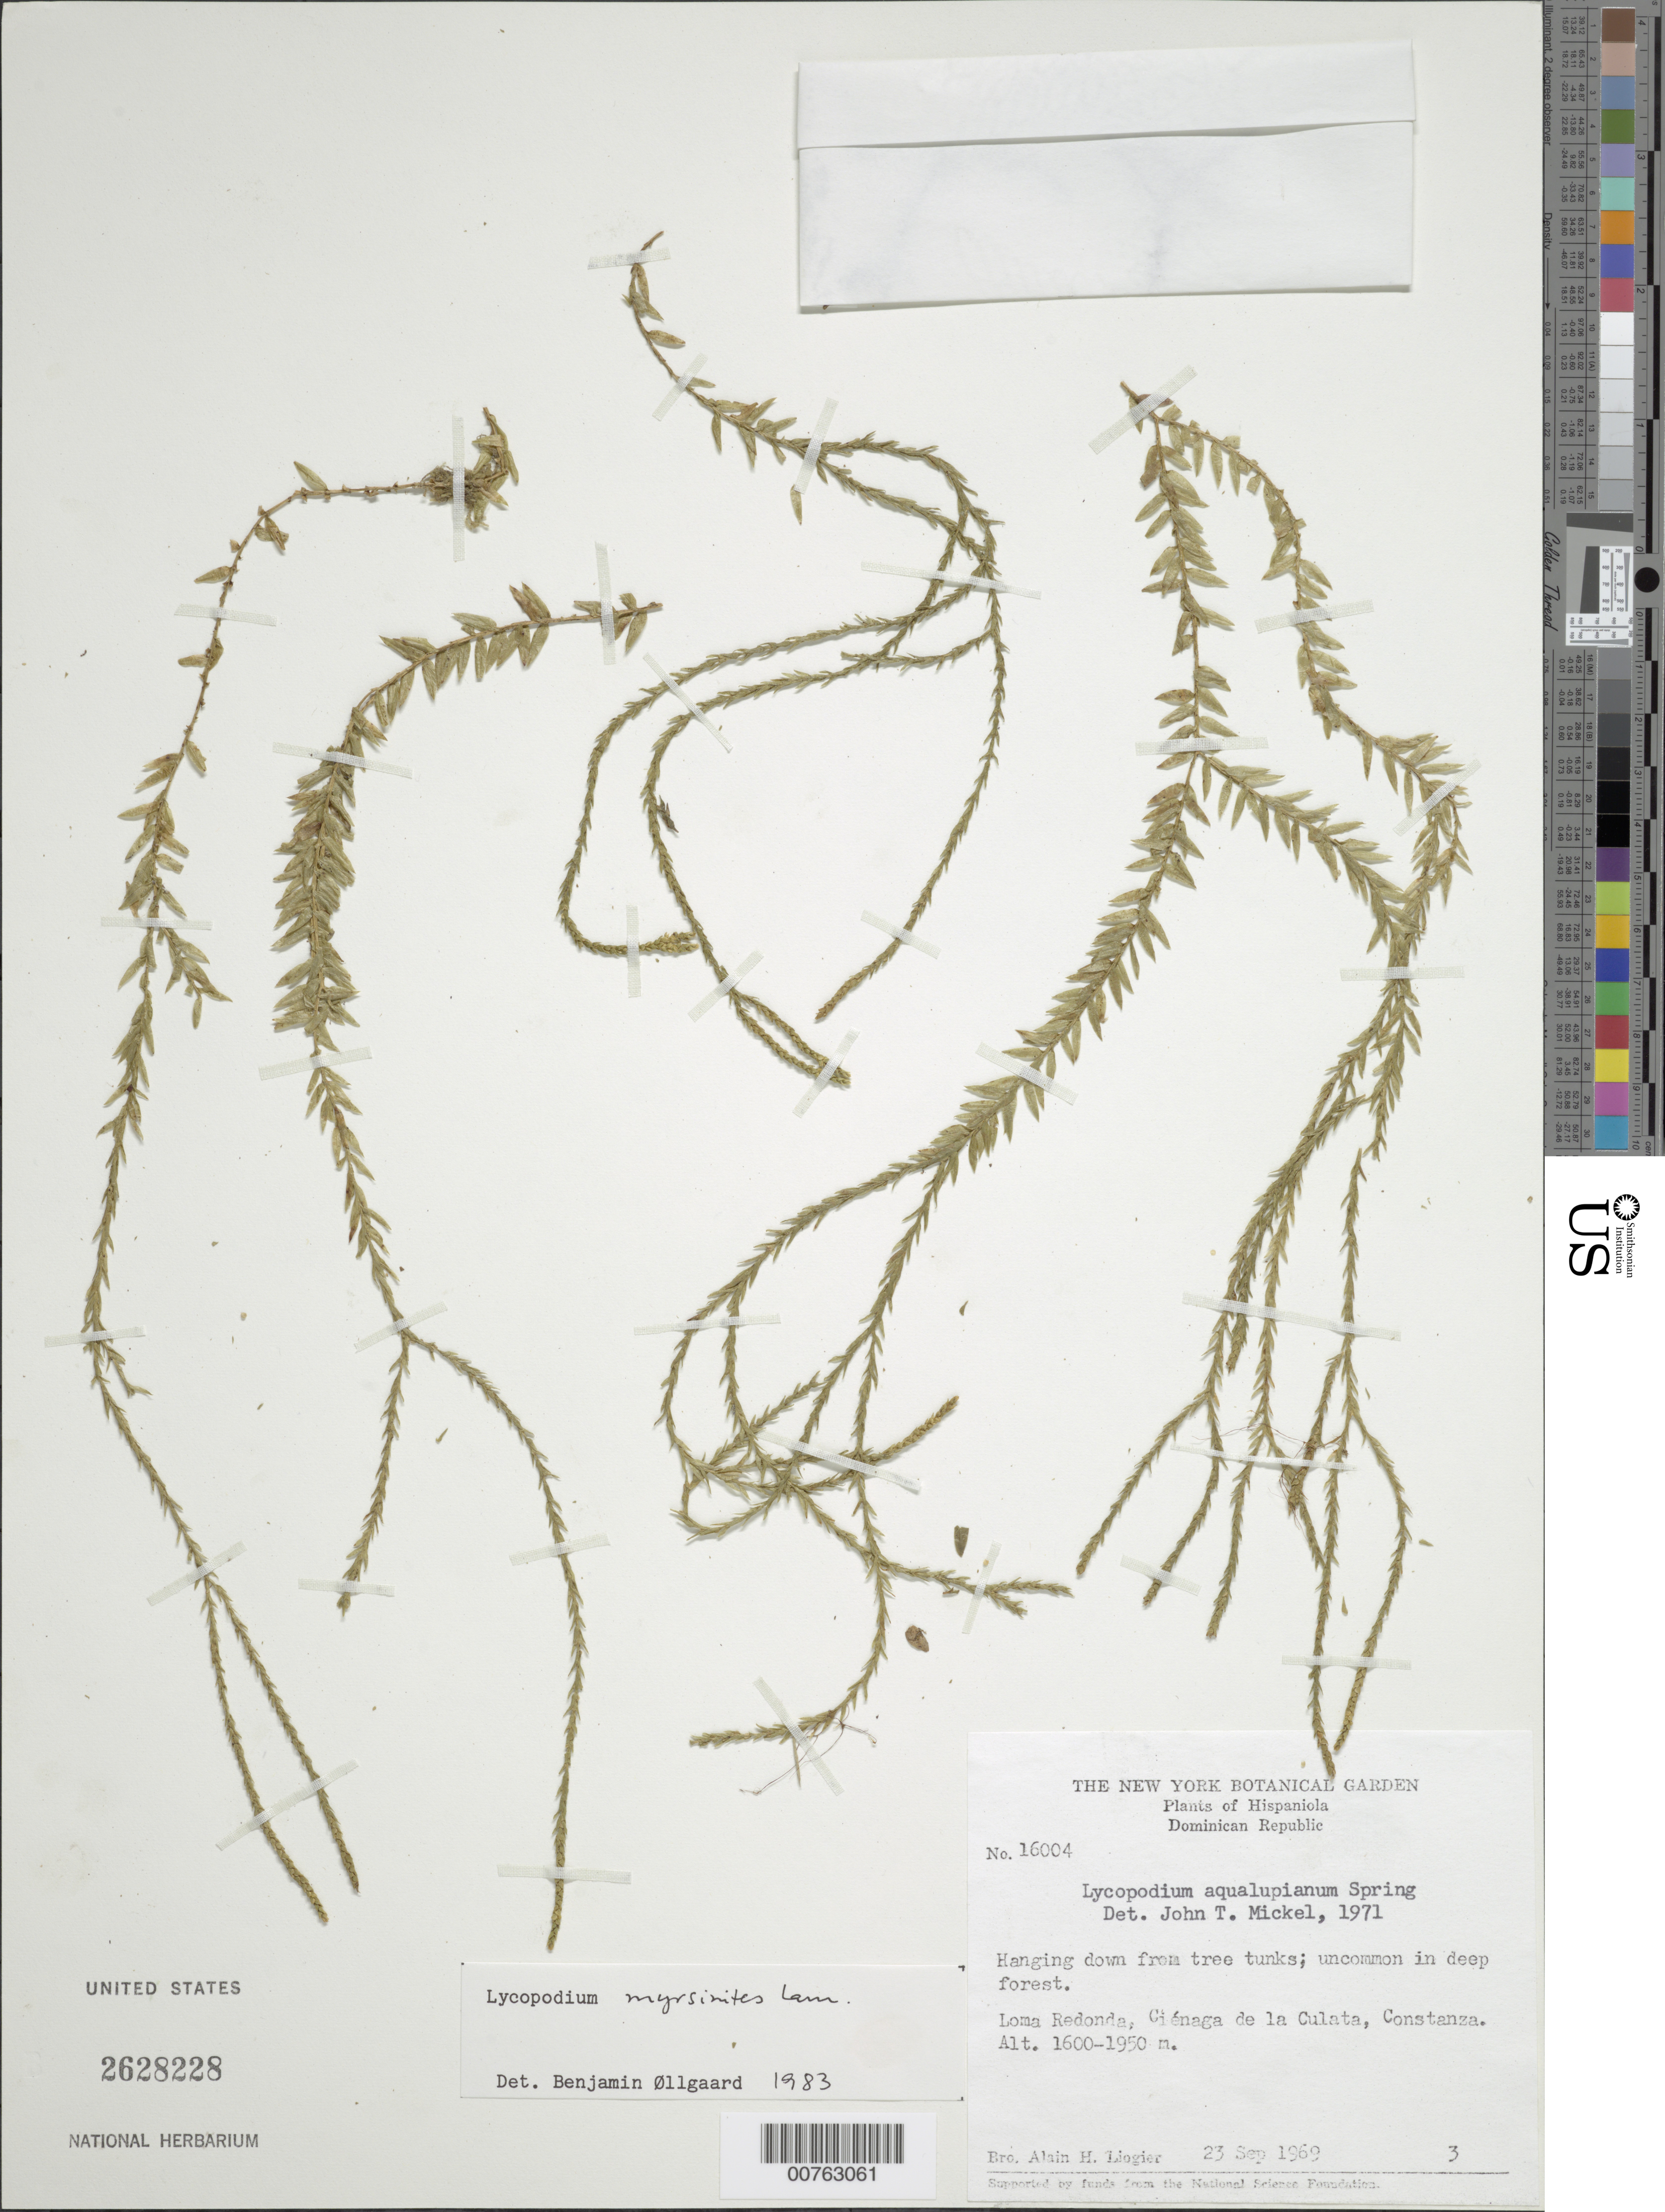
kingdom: Plantae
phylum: Tracheophyta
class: Lycopodiopsida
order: Lycopodiales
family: Lycopodiaceae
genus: Phlegmariurus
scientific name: Phlegmariurus myrsinites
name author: (Lam.) B. Øllg.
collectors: A. H. Liogier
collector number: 16004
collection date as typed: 23 Sep 1969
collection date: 1969-09-23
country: Dominican Republic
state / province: La Vega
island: Hispaniola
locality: Loma Redonda, Ciénega de la Culata, Constanza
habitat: Hanging down from trunks, uncommon in deep forest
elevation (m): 1600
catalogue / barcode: US 2628228